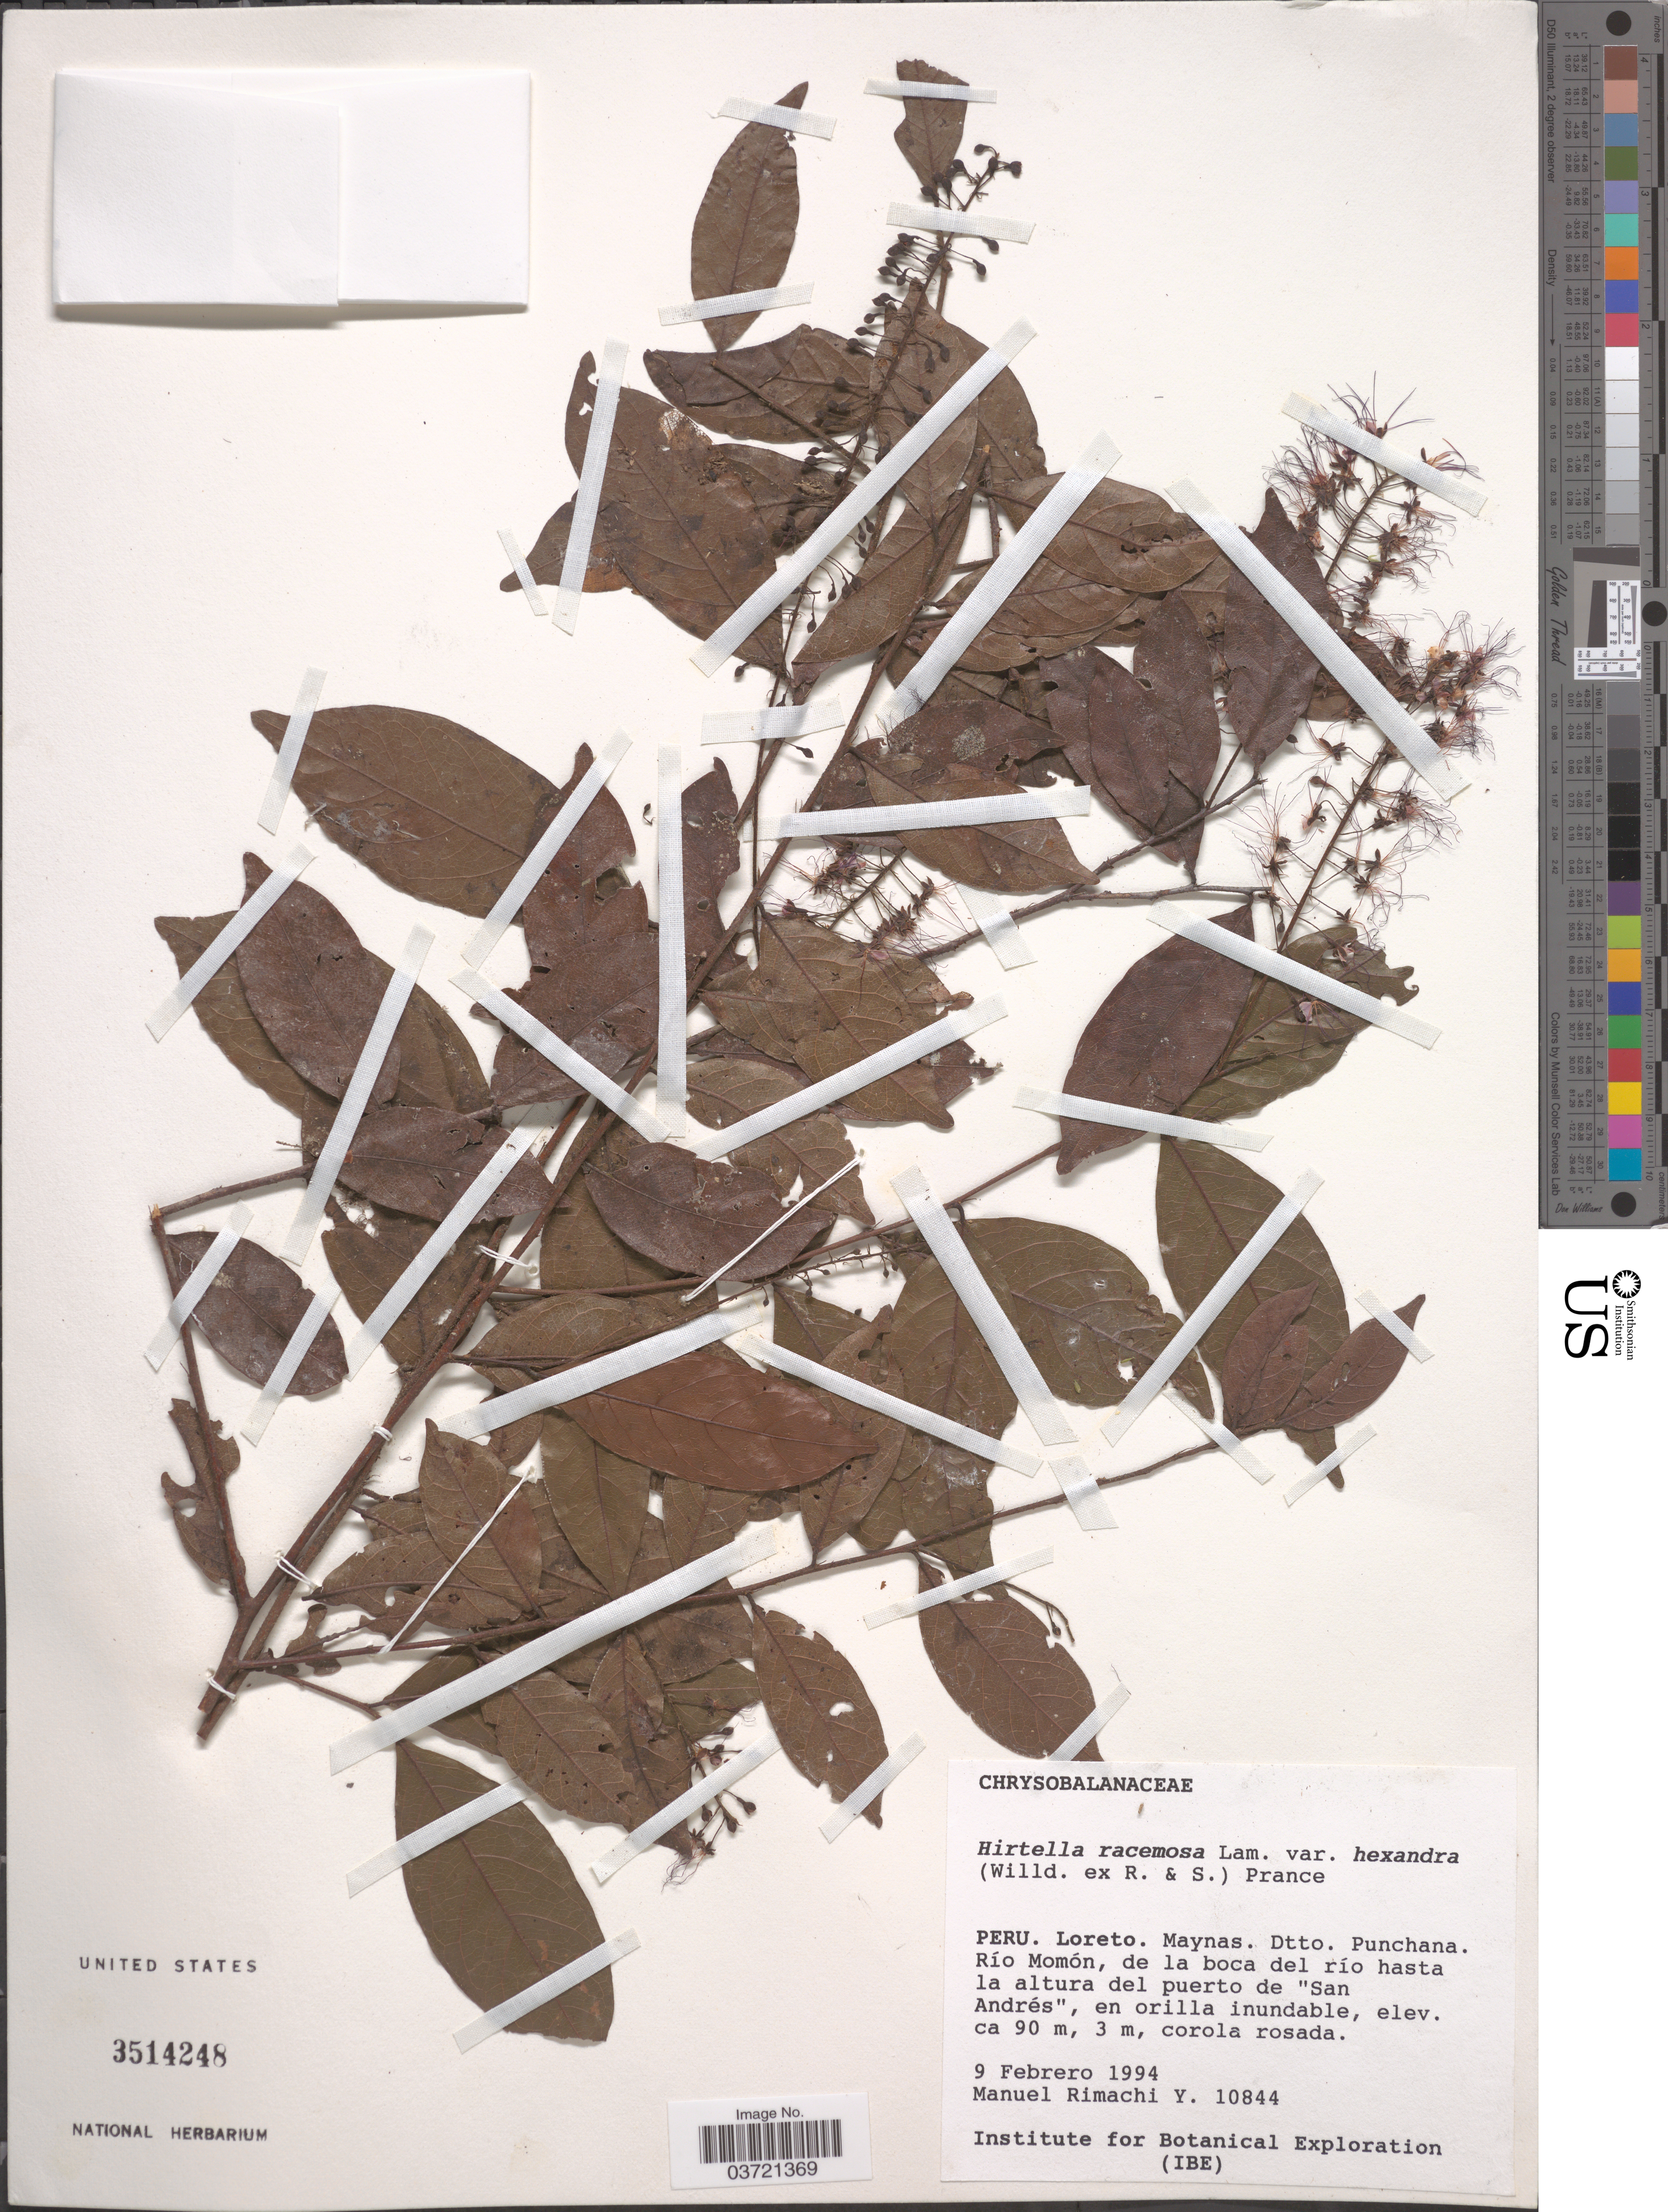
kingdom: Plantae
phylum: Tracheophyta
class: Magnoliopsida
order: Malpighiales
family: Chrysobalanaceae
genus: Hirtella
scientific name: Hirtella racemosa var. hexandra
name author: (Willd. ex Roem. & Schult.) Prance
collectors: M. Rimachi Y.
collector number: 10844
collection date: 1994-02-09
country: Peru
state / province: Loreto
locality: Maynas. Dtto. Punchana. Río Momón, de la boca del río hasta la altura del puerto de "San Andrés", en orilla inundable.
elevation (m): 90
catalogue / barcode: US 3514248